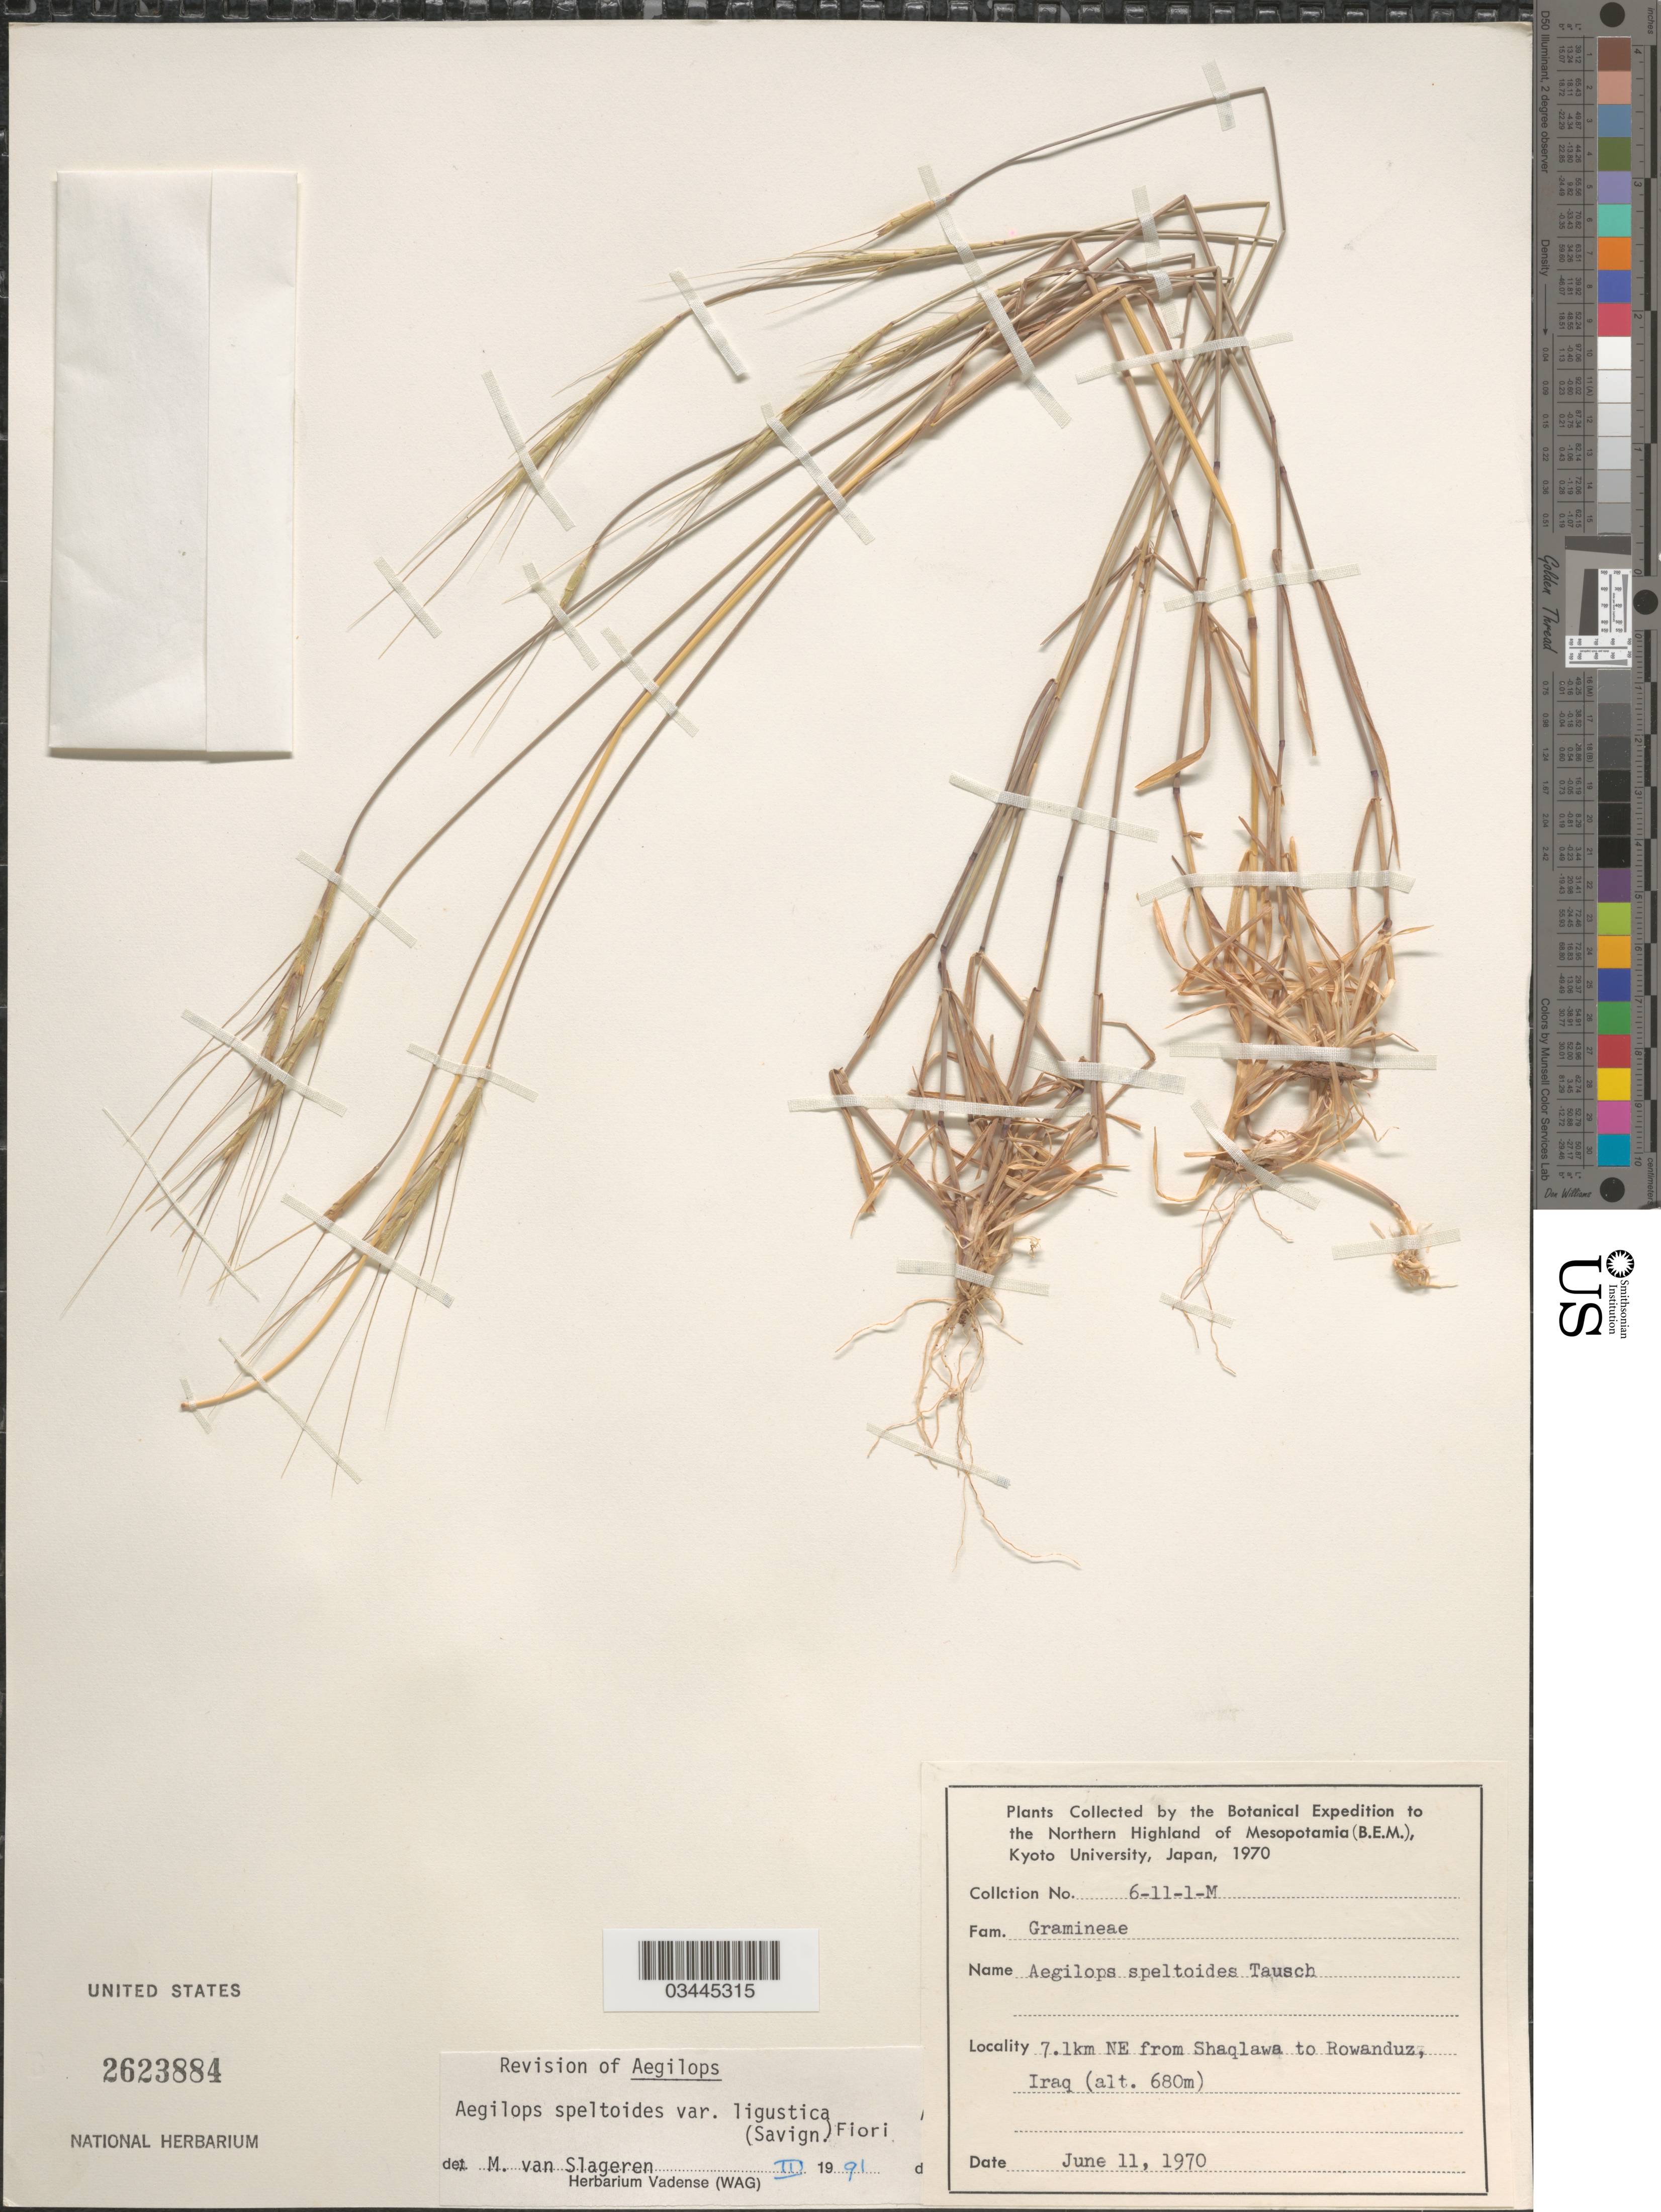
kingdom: Plantae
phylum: Tracheophyta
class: Liliopsida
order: Poales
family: Poaceae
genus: Aegilops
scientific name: Aegilops speltoides var. ligustica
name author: (Savign.) Fiori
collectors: The Botanical Expedition to the Northern Highland of Mesopotamia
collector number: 6-11-1-M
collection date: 1970-06-11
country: Iraq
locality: The Northern Highland of Mesopotamia (B.E.M.). 7.1km NE from Shaqlawa to Rowanduz.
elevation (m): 680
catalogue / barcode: US 2623884